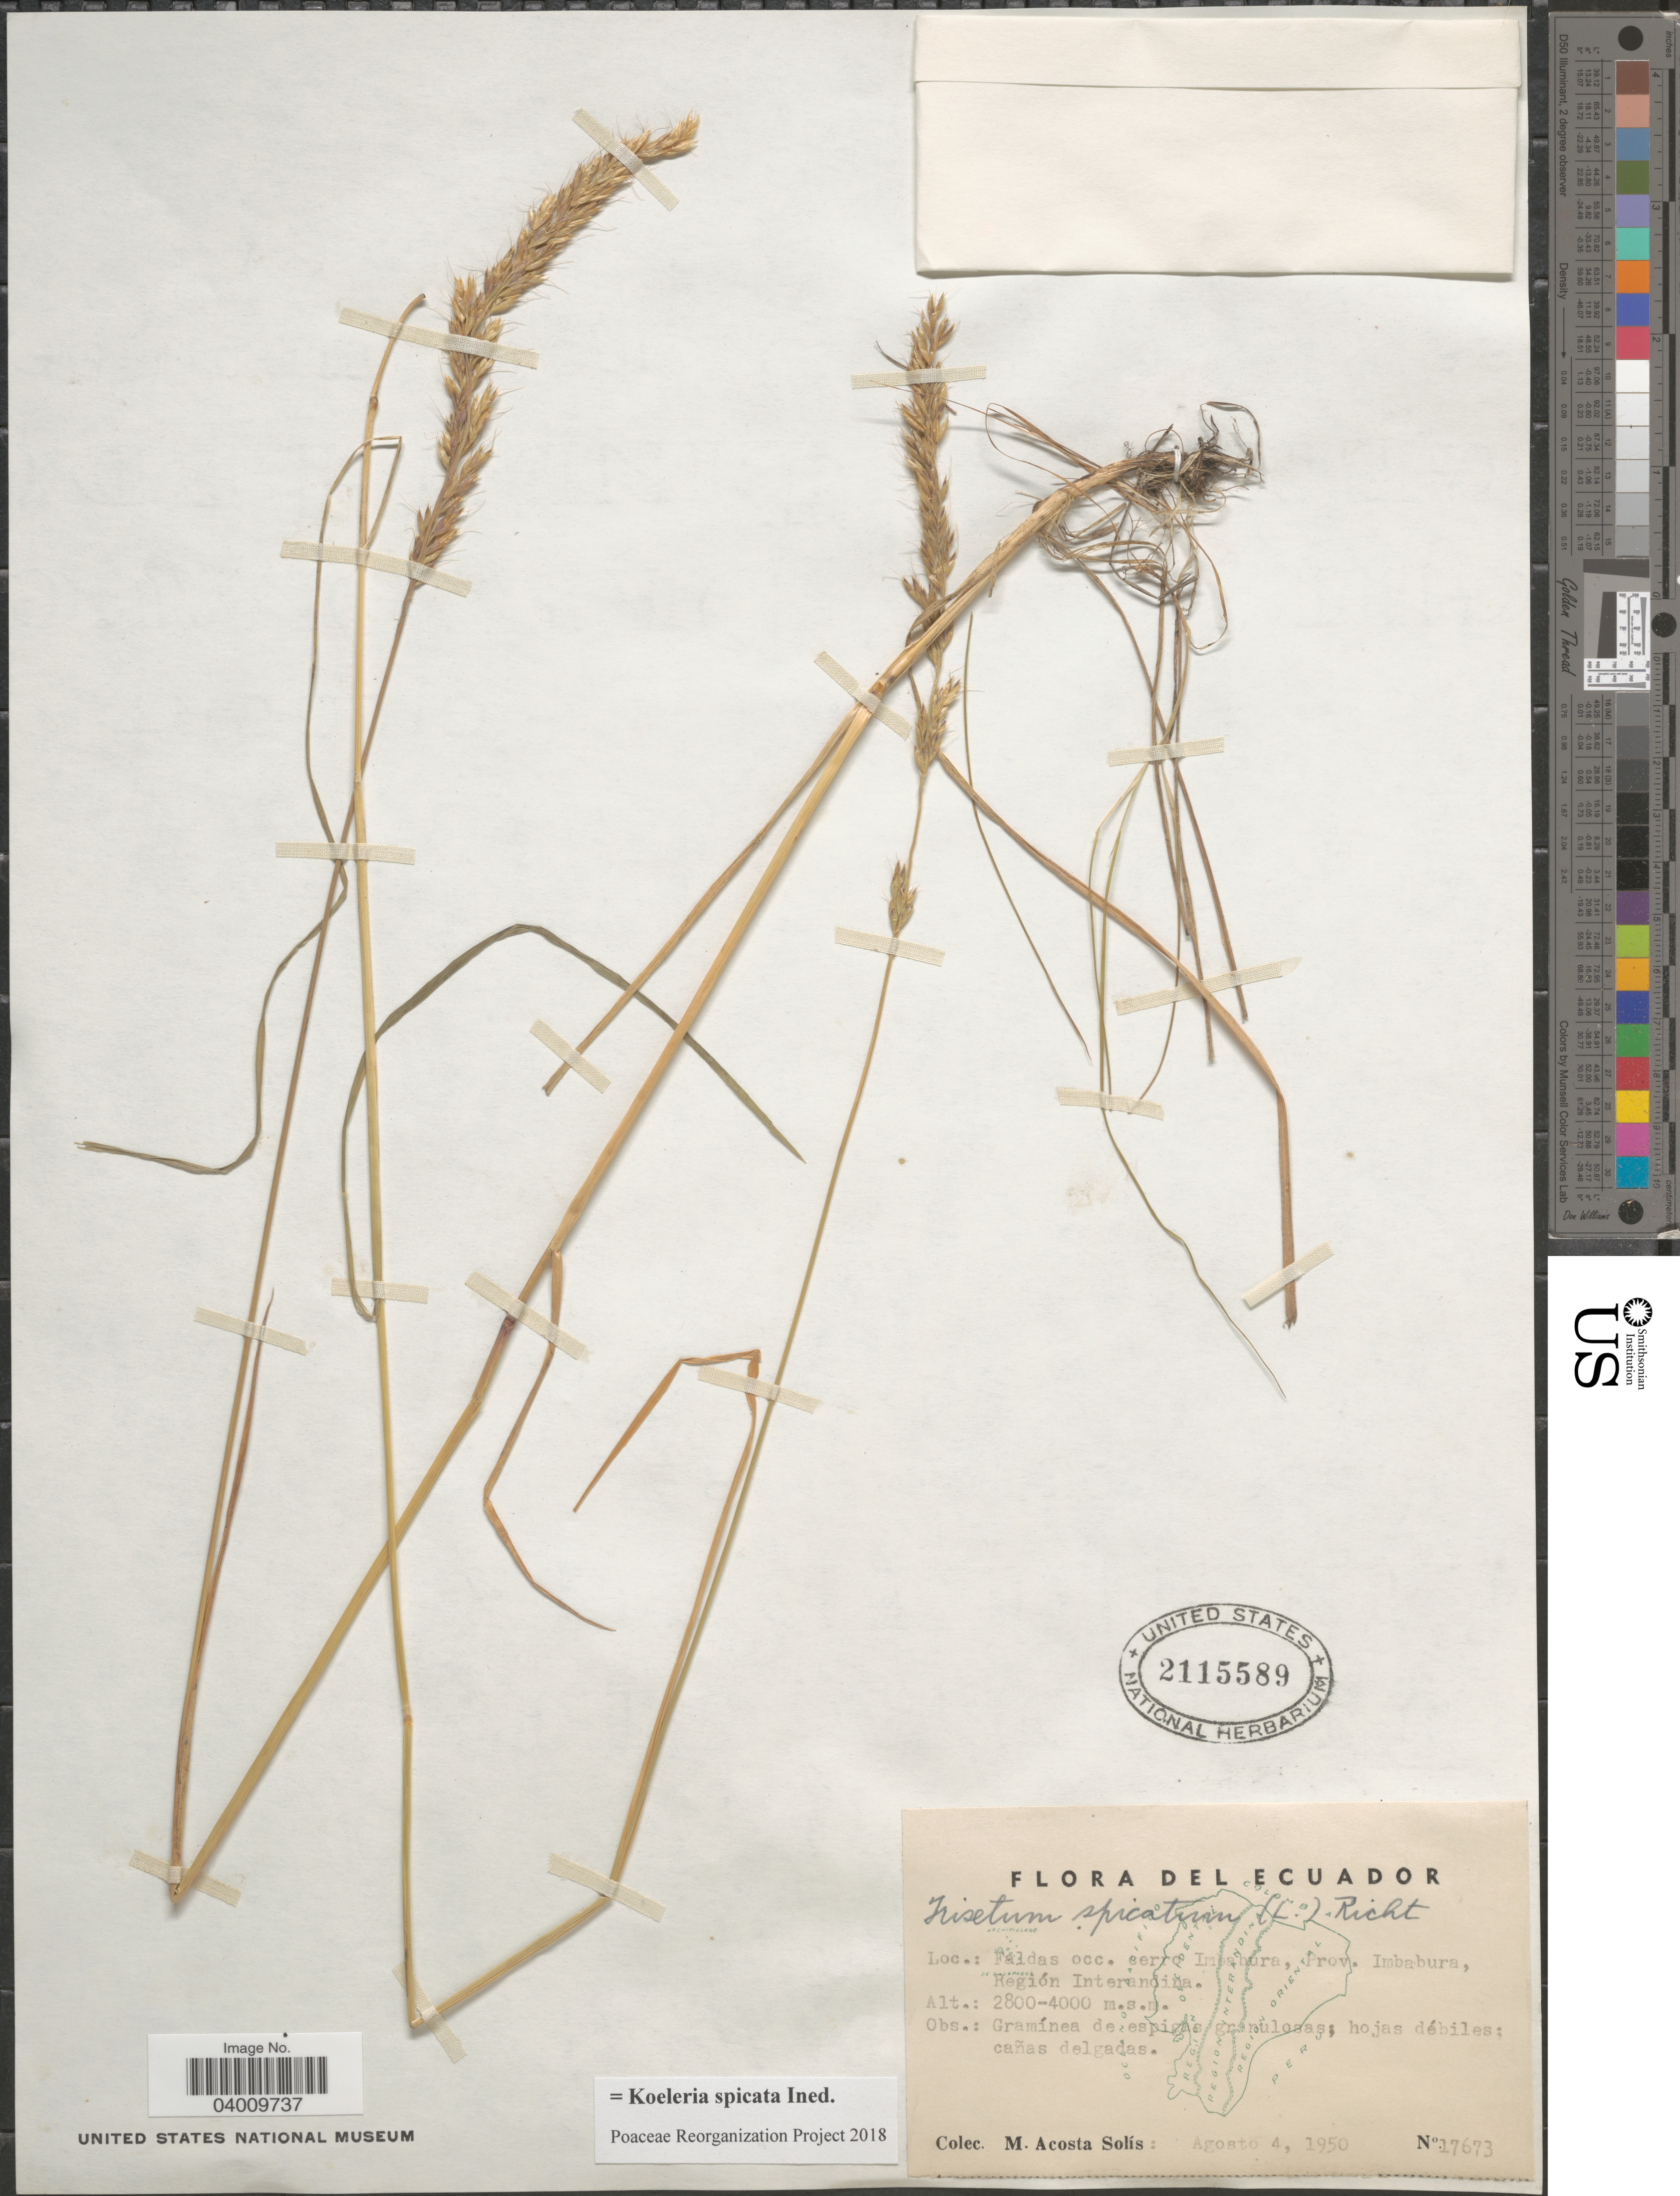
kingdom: Plantae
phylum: Tracheophyta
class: Liliopsida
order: Poales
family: Poaceae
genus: Koeleria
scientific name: Koeleria spicata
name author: (L.) Barberá et al.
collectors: M. Acosta Solis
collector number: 17673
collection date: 1950-08-04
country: Ecuador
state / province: Imbabura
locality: Faldas occ. cerro Imbabura, Región Interandina.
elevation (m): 2800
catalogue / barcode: US 2115589